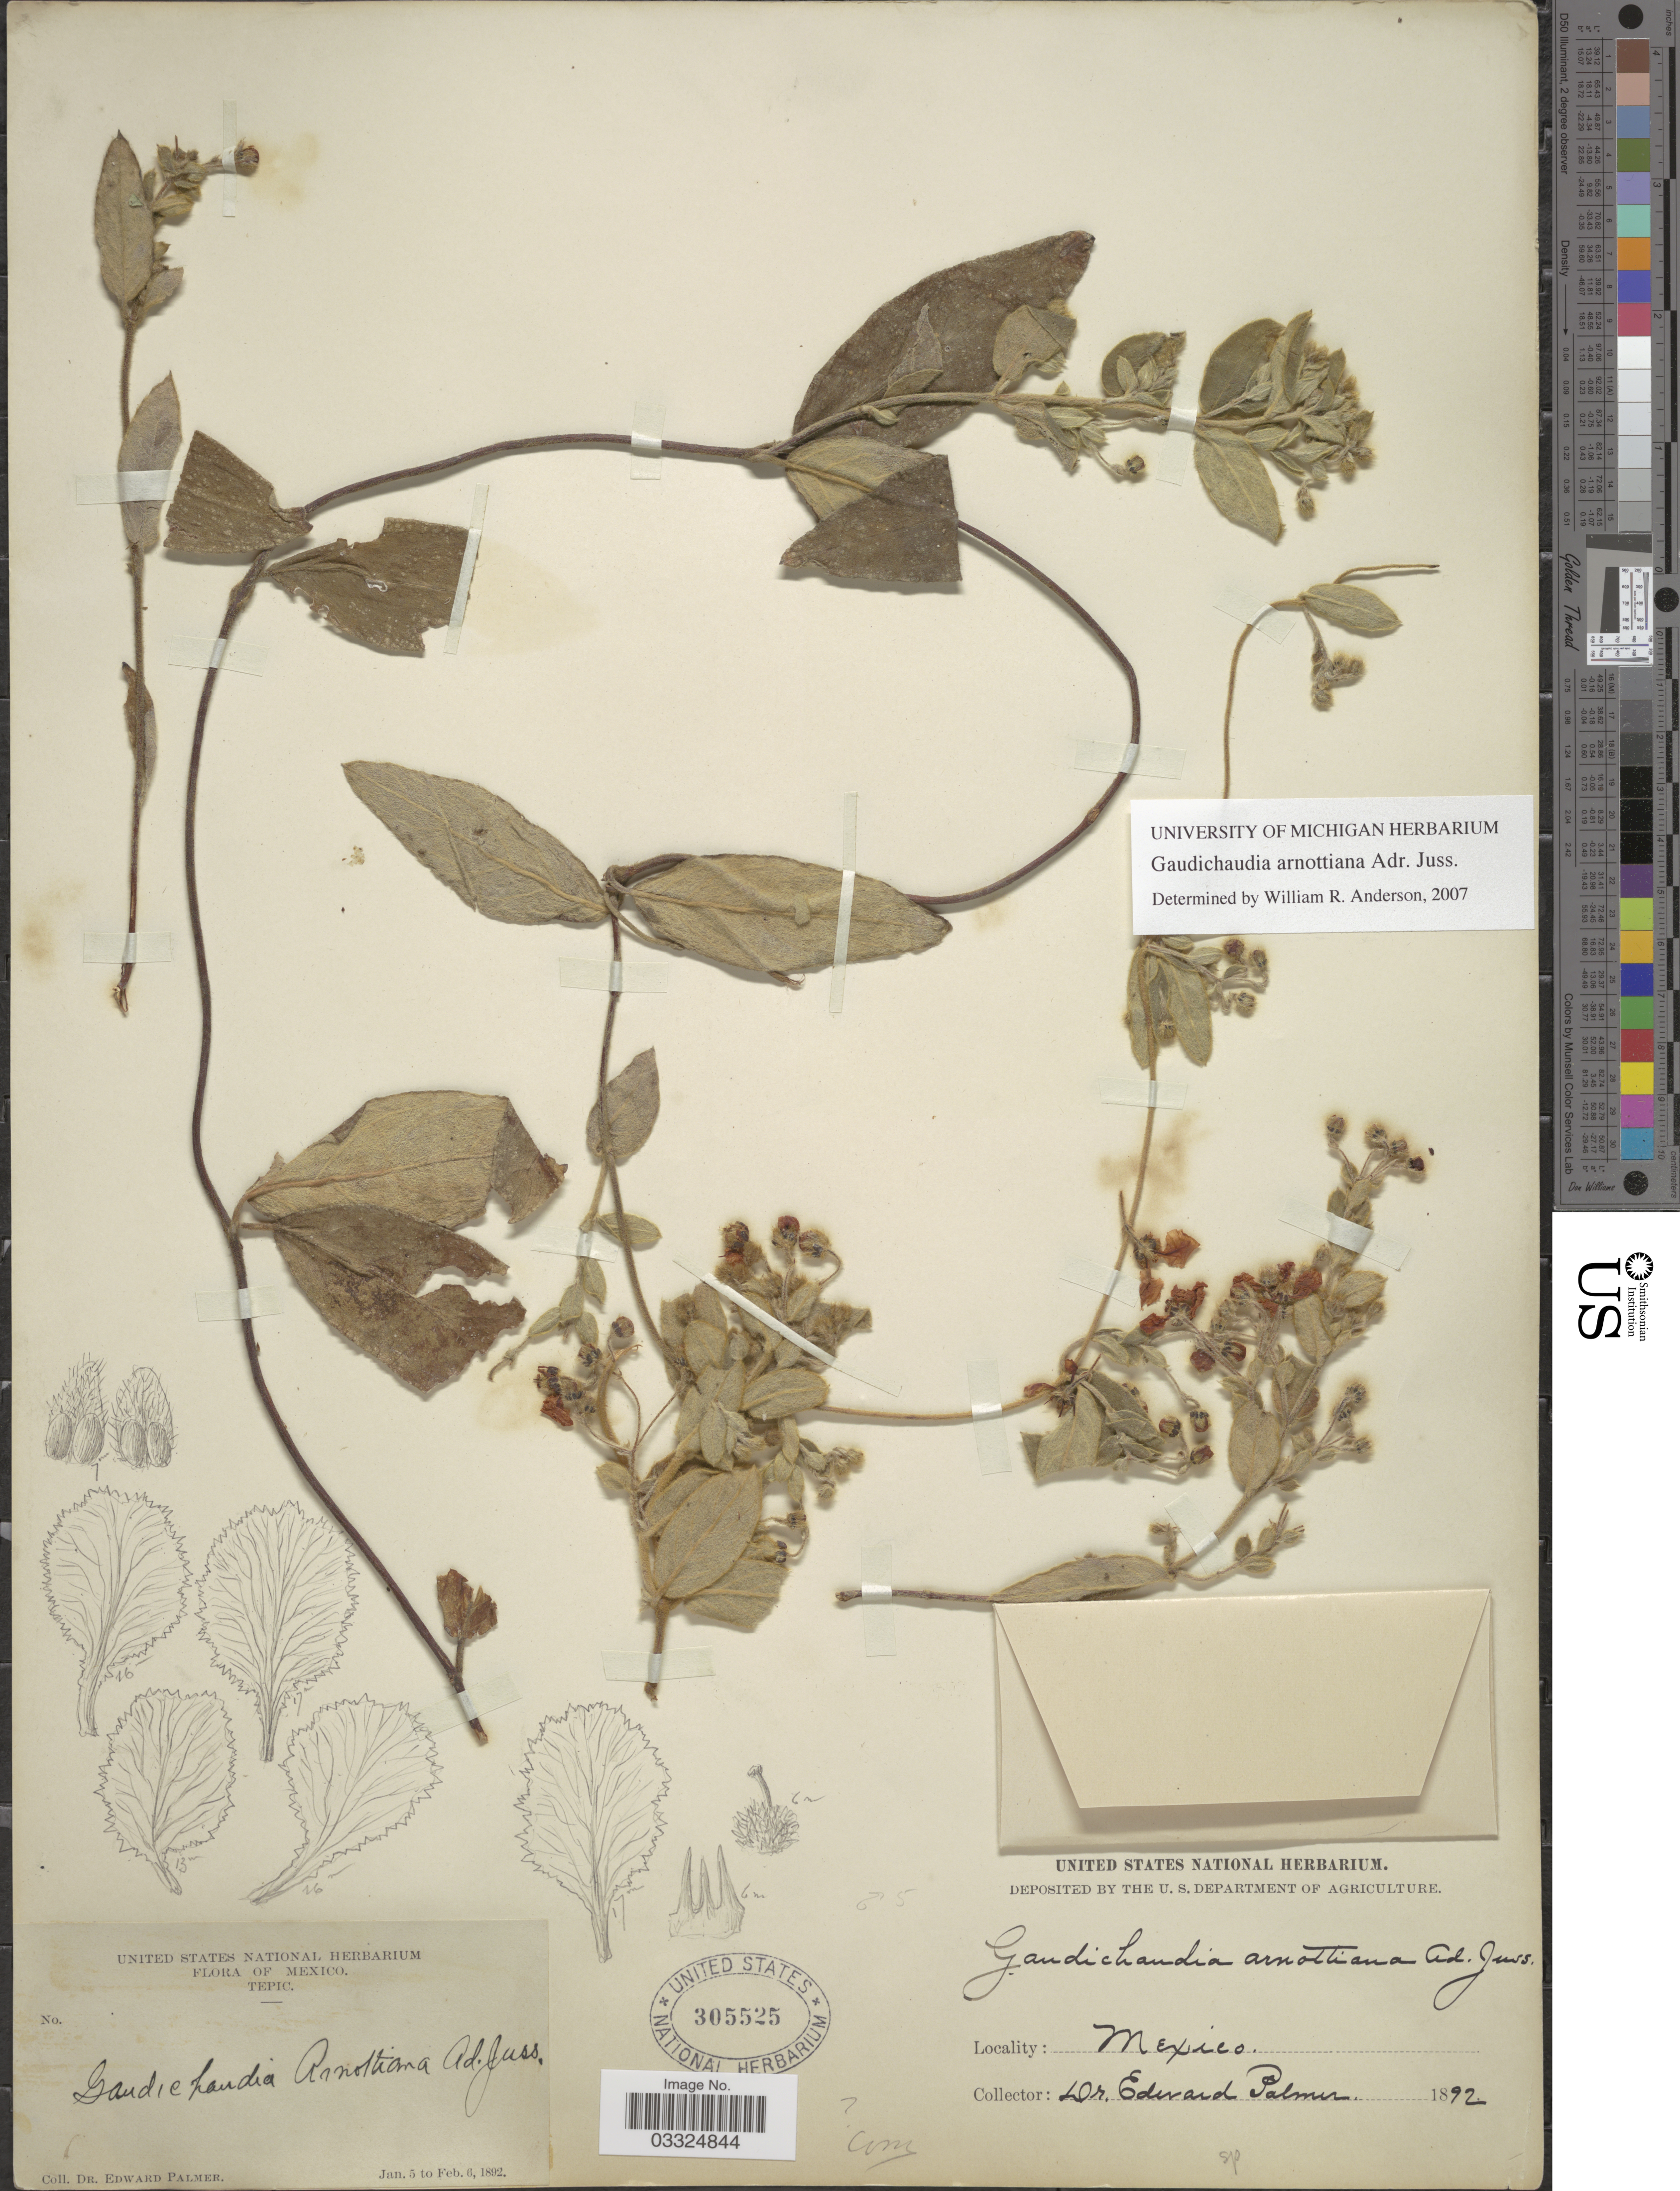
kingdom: Plantae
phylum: Tracheophyta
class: Magnoliopsida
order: Malpighiales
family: Malpighiaceae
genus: Gaudichaudia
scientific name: Gaudichaudia arnottiana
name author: A. Juss.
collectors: E. Palmer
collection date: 1892-01-05/1892-02-06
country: Mexico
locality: Tepic.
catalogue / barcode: US 305525